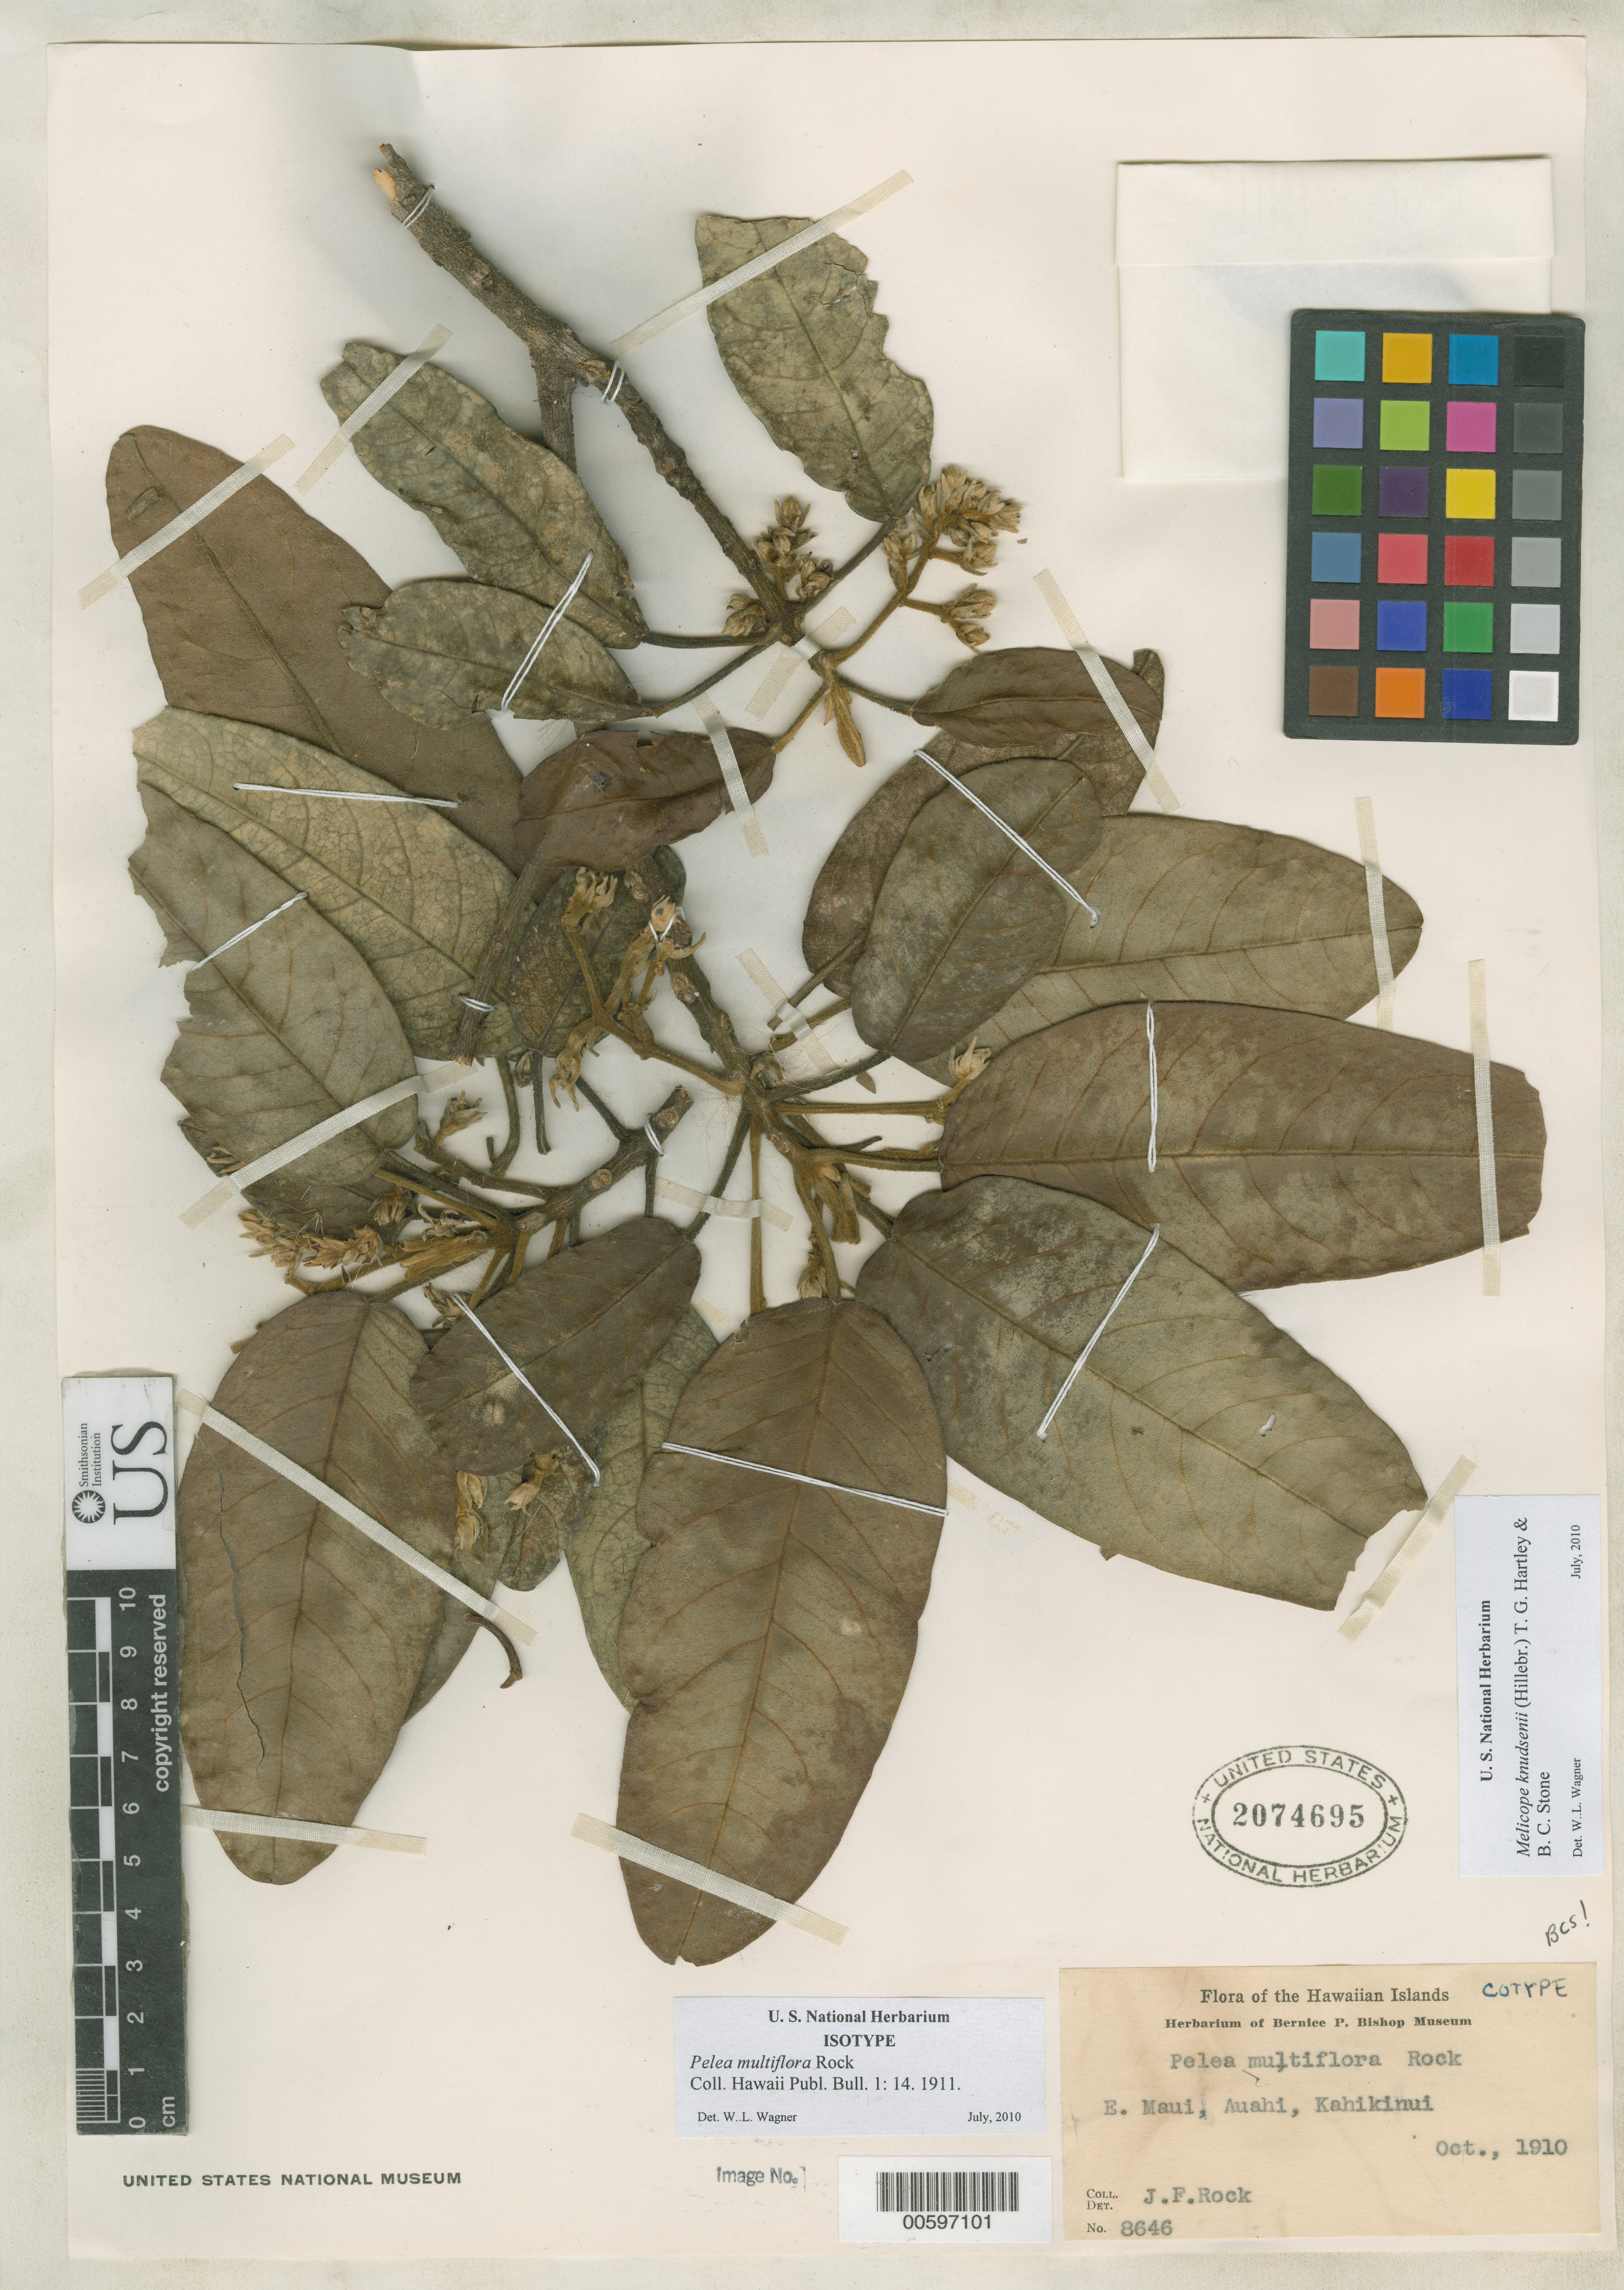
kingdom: Plantae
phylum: Tracheophyta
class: Magnoliopsida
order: Sapindales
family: Rutaceae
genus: Pelea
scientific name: Pelea multiflora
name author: Rock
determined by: Wagner, W. L., (BOT), Smithsonian Institution - National Museum of Natural History (UNITED STATES)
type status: Isotype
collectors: J. F. Rock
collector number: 8646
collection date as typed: Oct 1910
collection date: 1910-10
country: United States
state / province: Hawaii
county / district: Maui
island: Maui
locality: E Maui, Auahi, Kahikinui.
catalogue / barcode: US 2074695